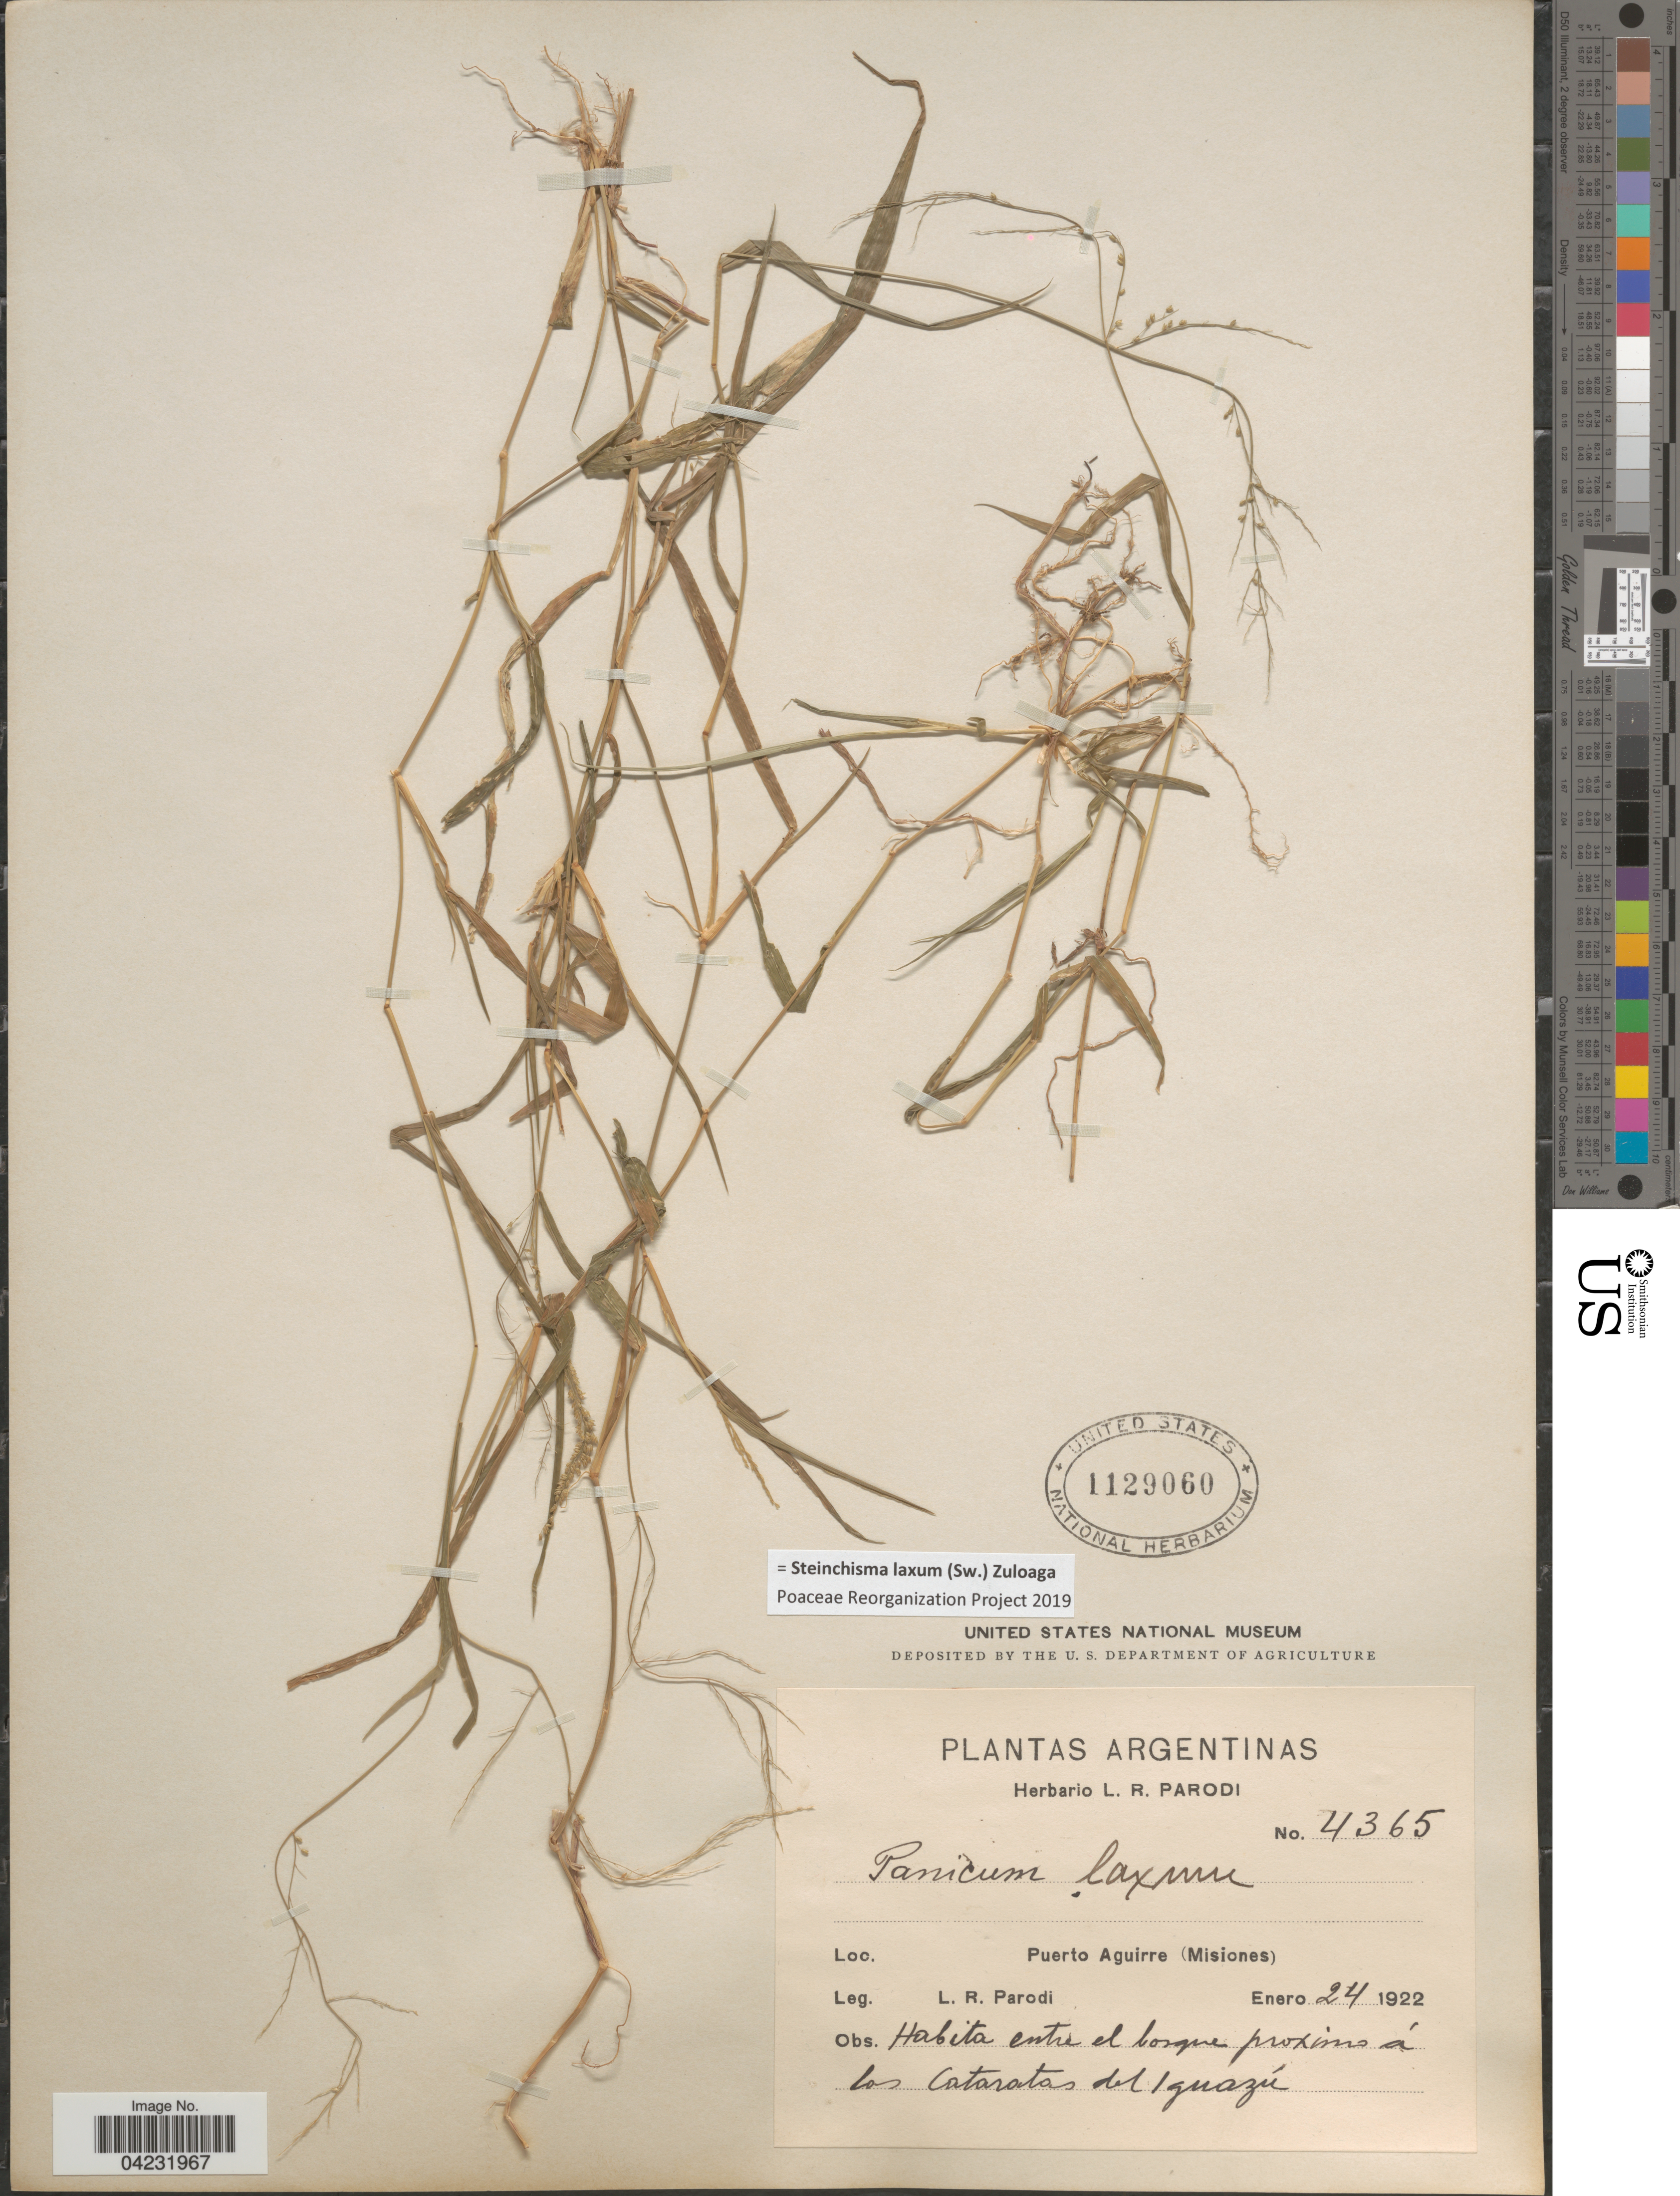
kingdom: Plantae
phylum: Tracheophyta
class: Liliopsida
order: Poales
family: Poaceae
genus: Steinchisma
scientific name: Steinchisma laxum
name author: (Sw.) Zuloaga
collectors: L. R. Parodi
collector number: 4365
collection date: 1922-01-24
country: Argentina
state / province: Misiones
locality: Puerto Aguirre.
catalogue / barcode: US 1129060